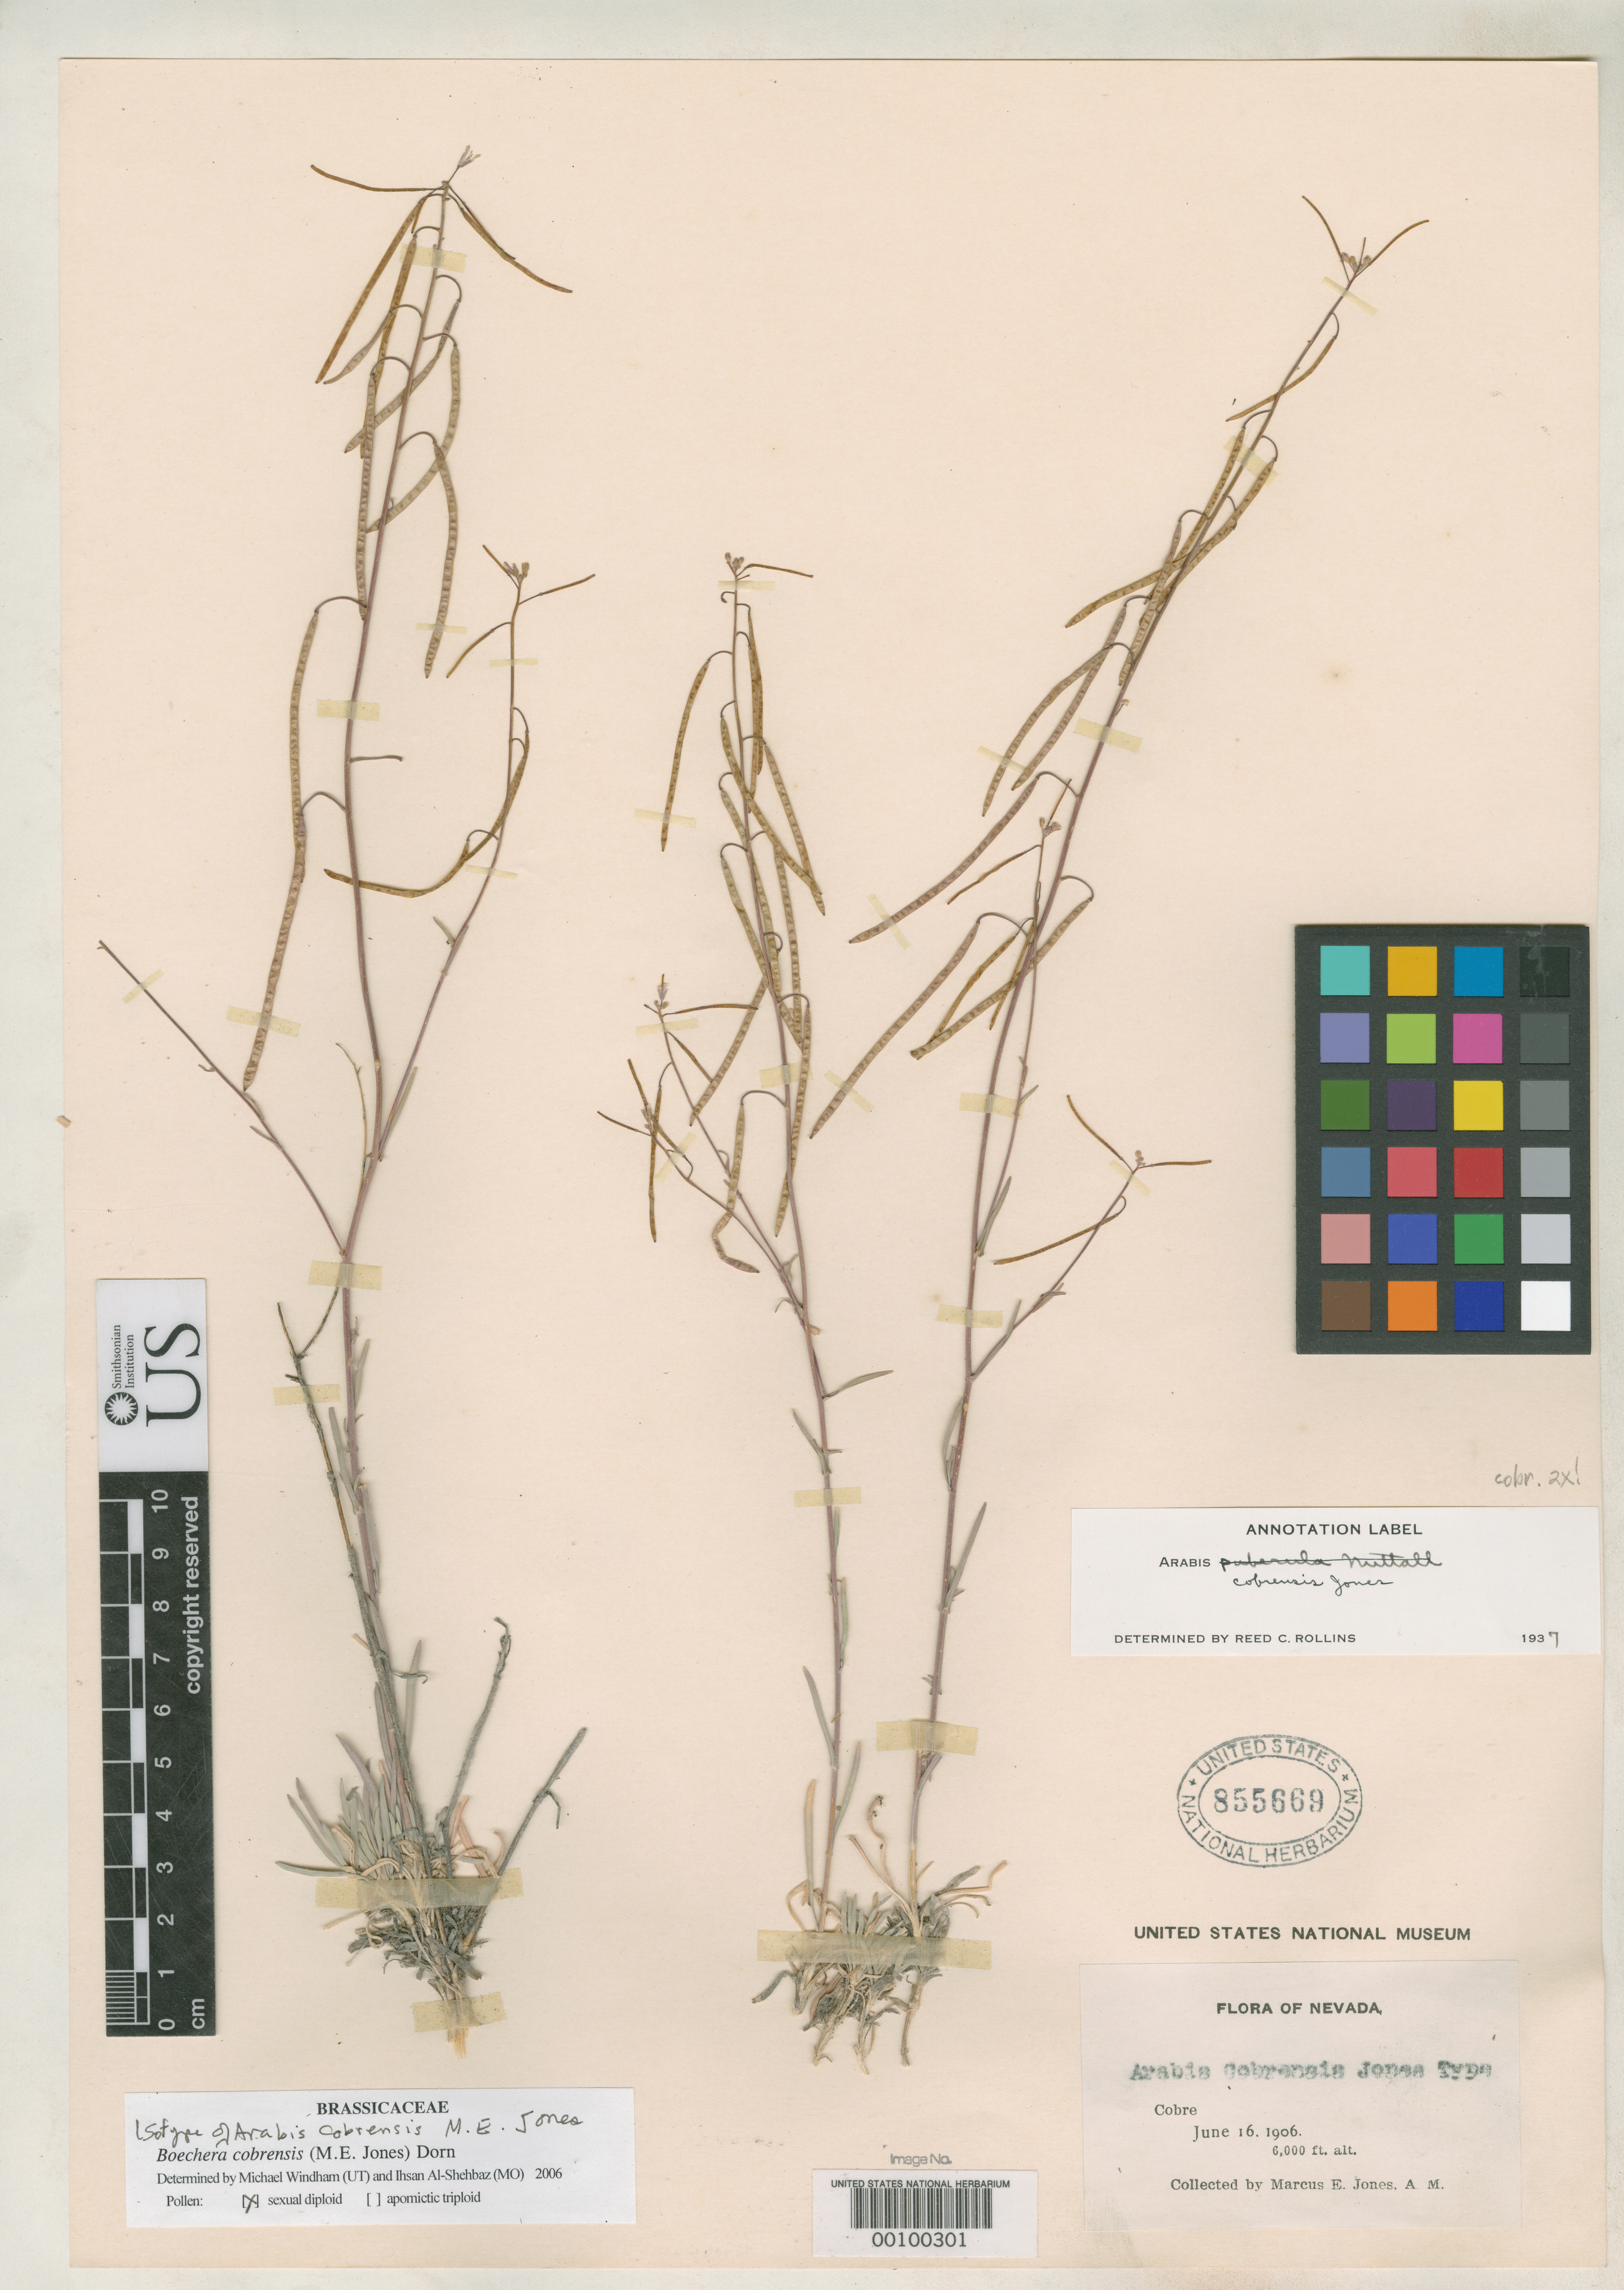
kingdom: Plantae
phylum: Tracheophyta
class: Magnoliopsida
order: Brassicales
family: Brassicaceae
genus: Arabis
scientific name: Arabis cobrensis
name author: M.E. Jones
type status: Isotype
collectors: M. E. Jones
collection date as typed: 16 Jun 1906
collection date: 1906-06-16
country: United States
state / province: Nevada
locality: Cobre.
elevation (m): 1829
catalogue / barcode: US 855669